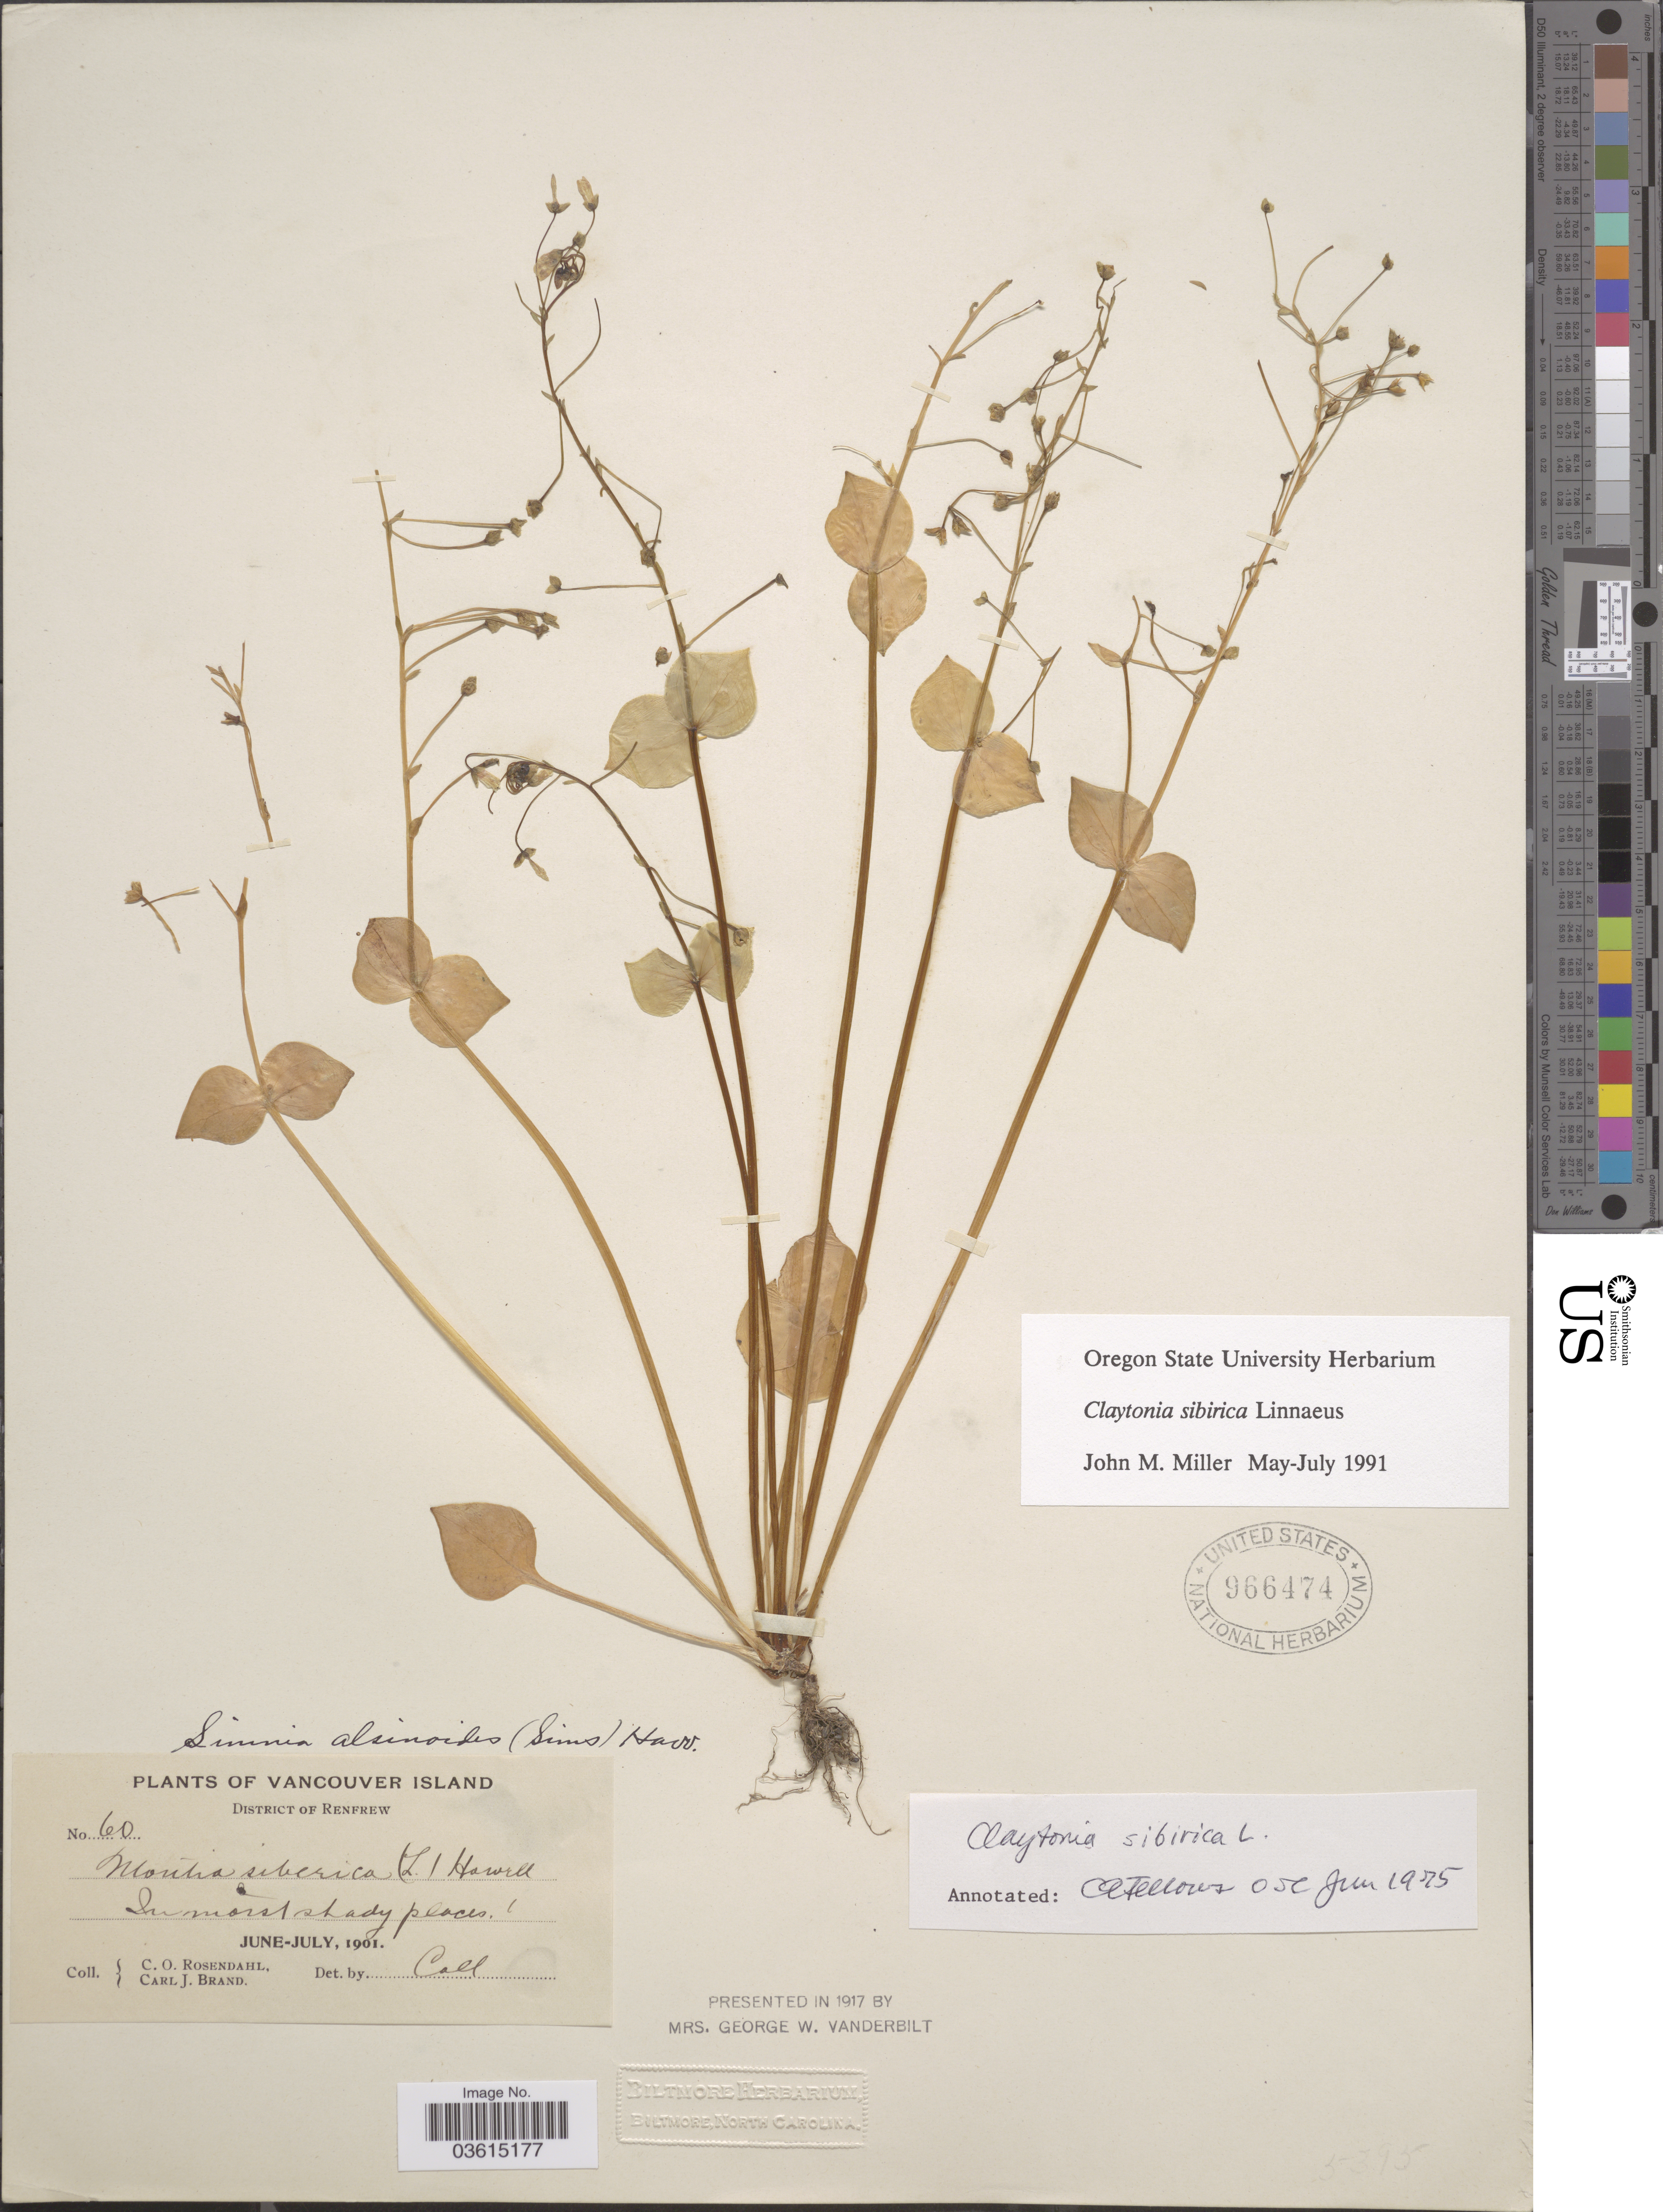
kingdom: Plantae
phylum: Tracheophyta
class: Magnoliopsida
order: Caryophyllales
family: Montiaceae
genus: Claytonia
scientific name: Claytonia sibirica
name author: L.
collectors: C. O. Rosendahl & C. J. Brand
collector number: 60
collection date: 1901-06/1901-07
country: Canada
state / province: British Columbia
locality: Vancouver Island. District of Renfrew.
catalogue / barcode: US 966474